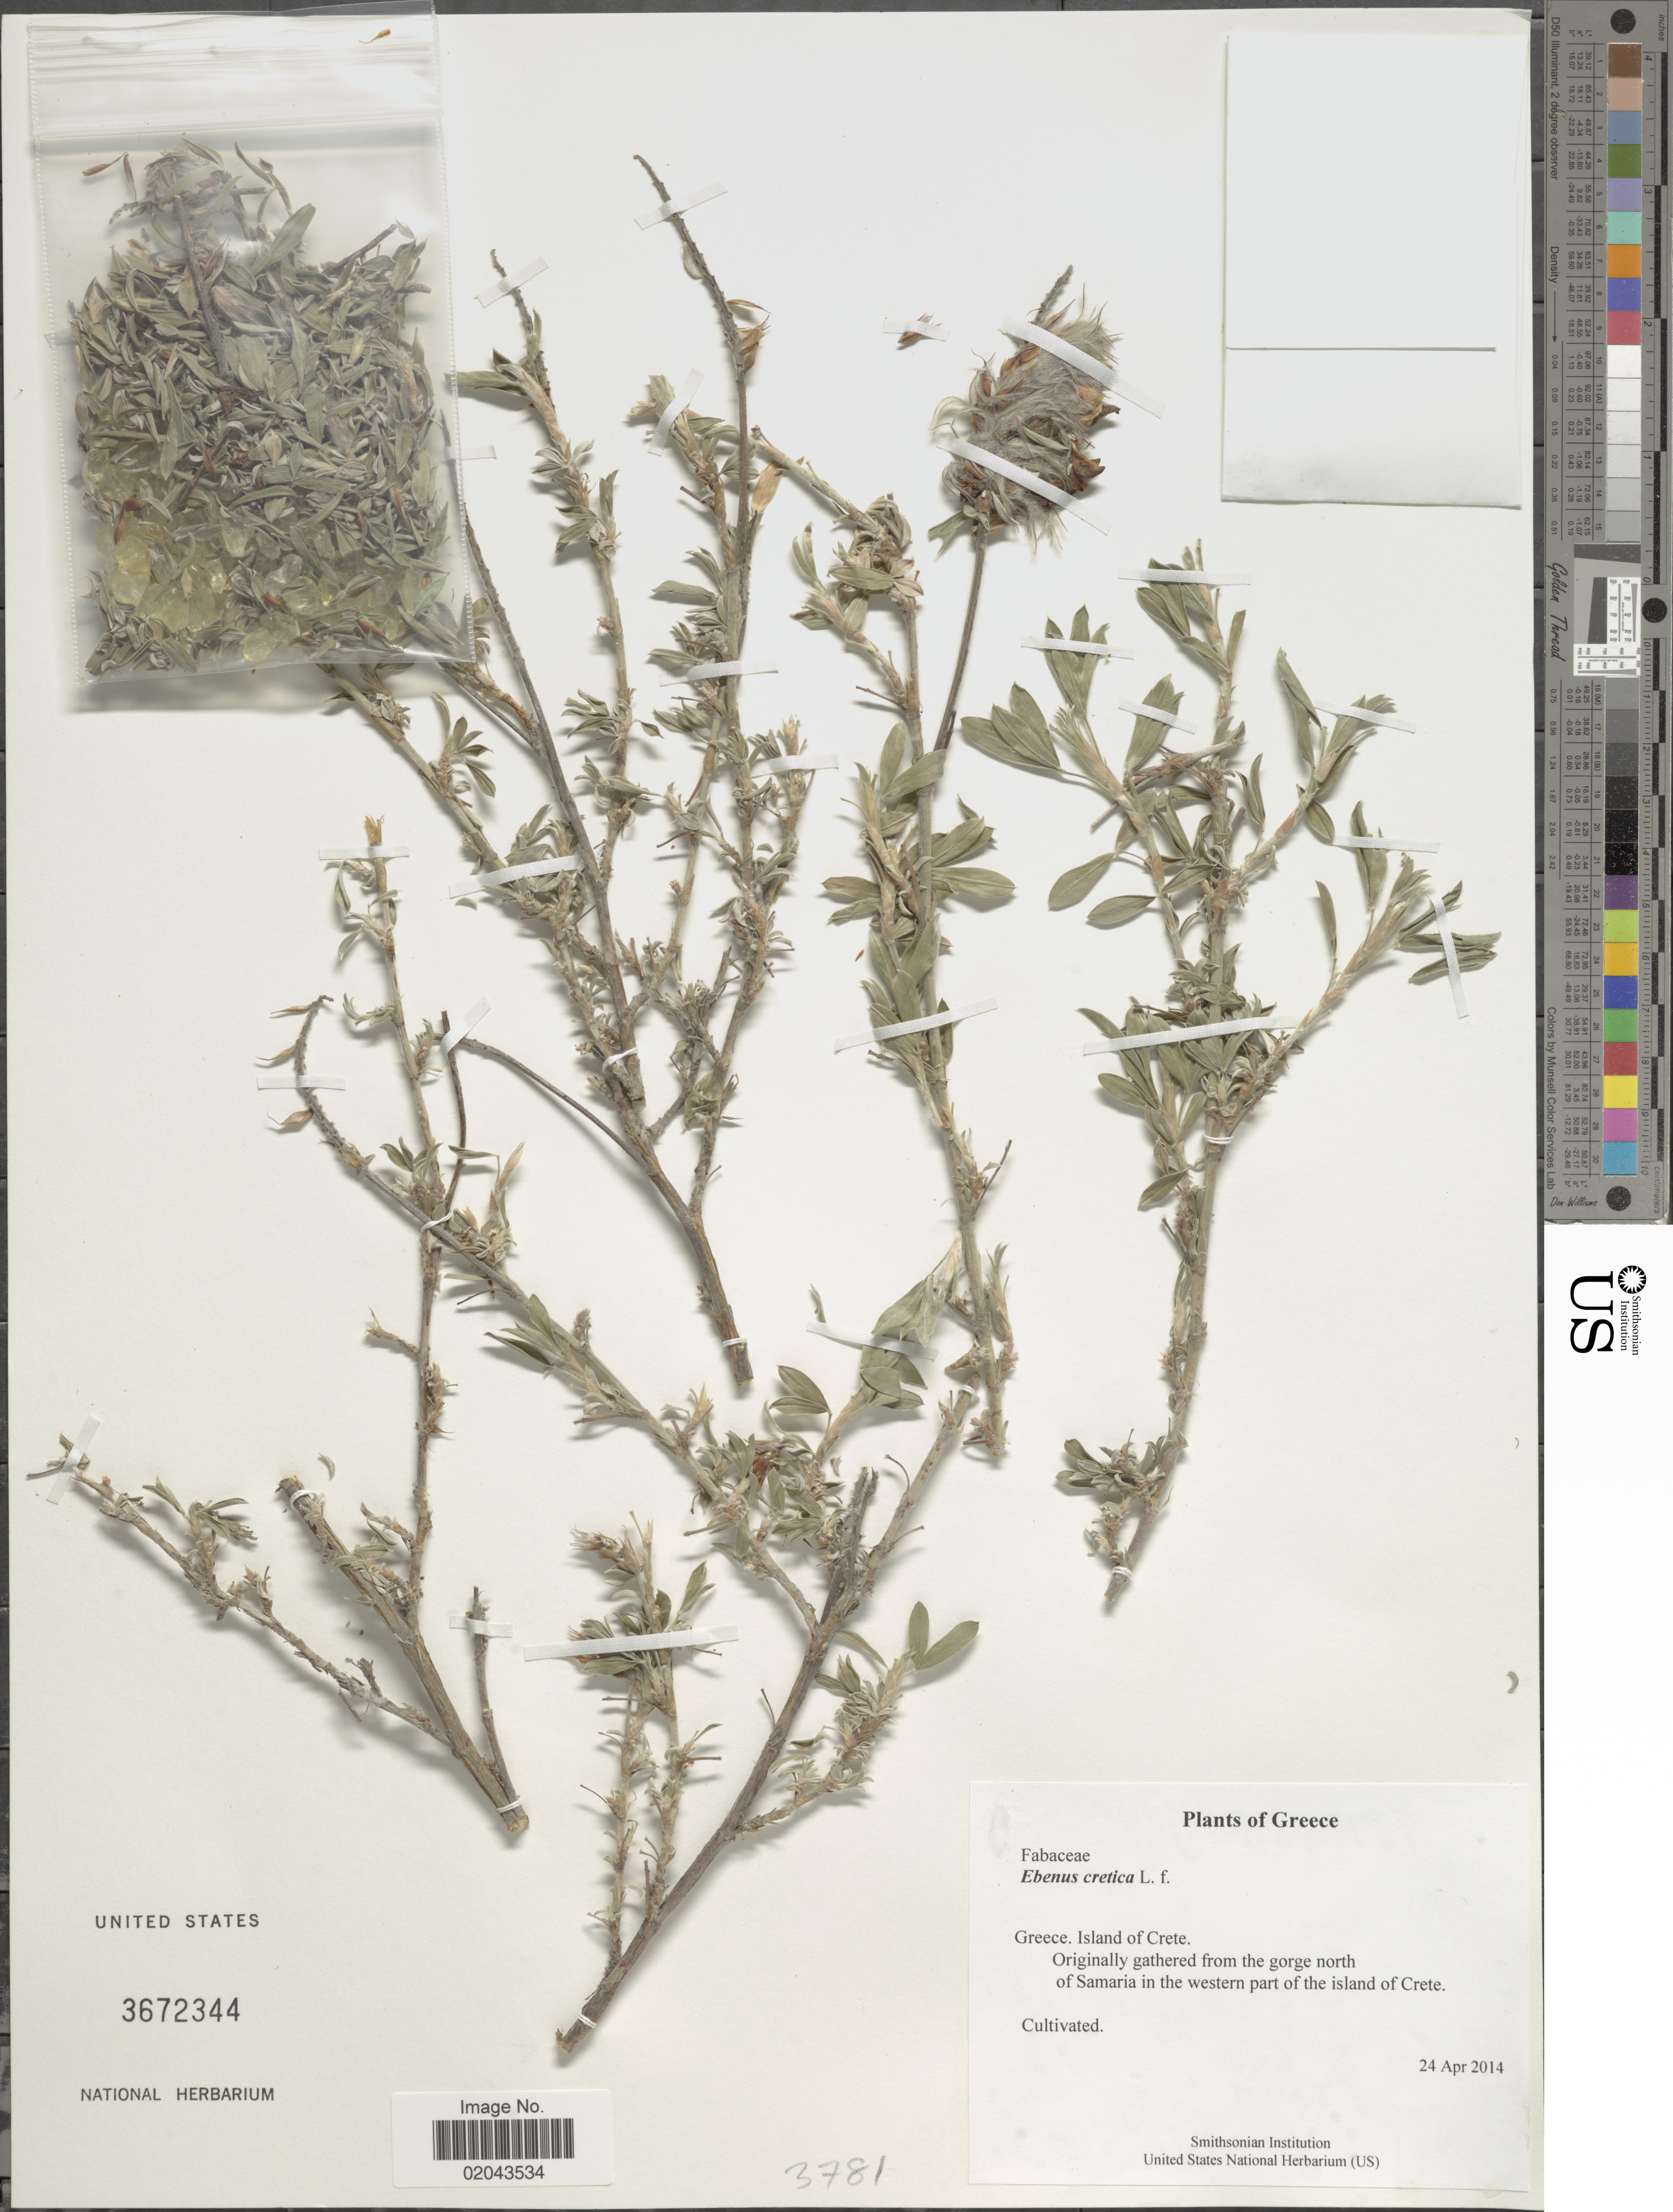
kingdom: Plantae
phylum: Tracheophyta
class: Magnoliopsida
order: Fabales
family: Fabaceae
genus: Ebenus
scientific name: Ebenus cretica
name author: L. f.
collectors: U.S. National Herbarium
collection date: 2014-04-24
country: Greece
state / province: Crete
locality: Island of Crete, originally gathered from the gorge north of Samaria in the western part of the island of Crete, cultivated.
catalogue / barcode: US 3672344